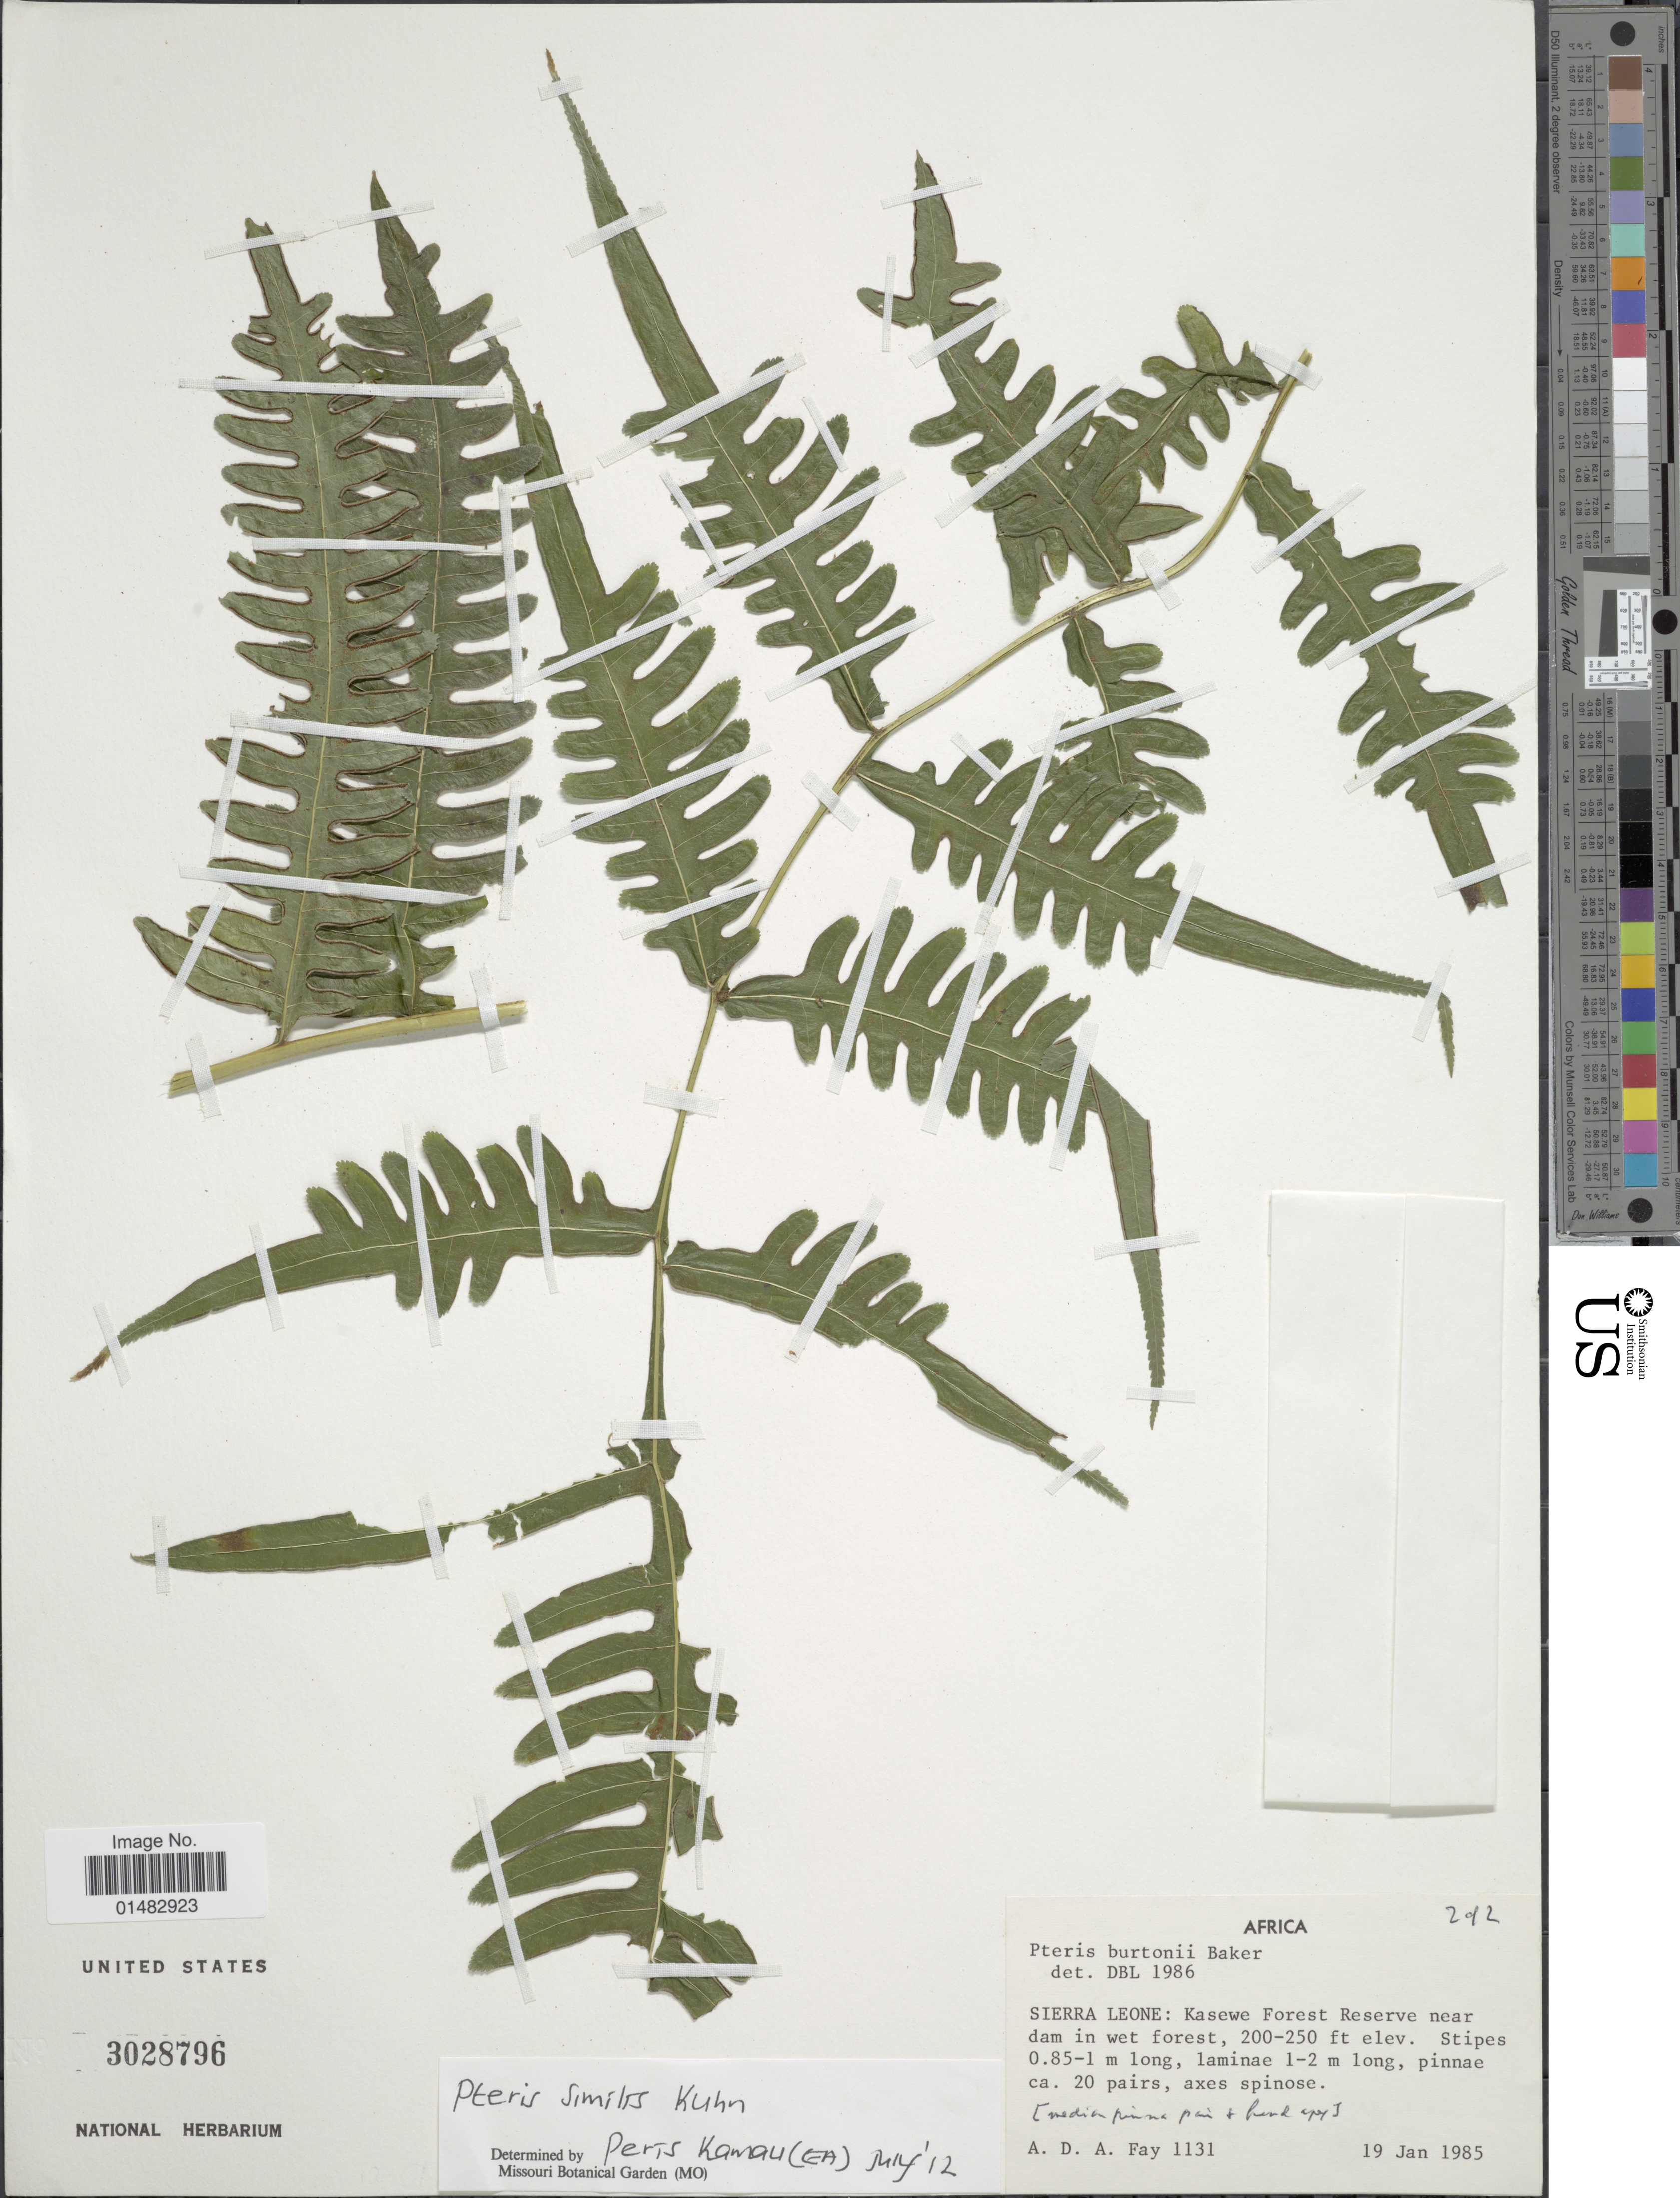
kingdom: Plantae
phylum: Tracheophyta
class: Polypodiopsida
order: Polypodiales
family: Pteridaceae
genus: Pteris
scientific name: Pteris similis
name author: Kuhn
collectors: A. Fay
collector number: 1131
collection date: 1985-01-19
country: Sierra Leone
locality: Kasewe Forest Reserve, upstream from dam in wet forest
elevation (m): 61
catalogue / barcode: US 3028796